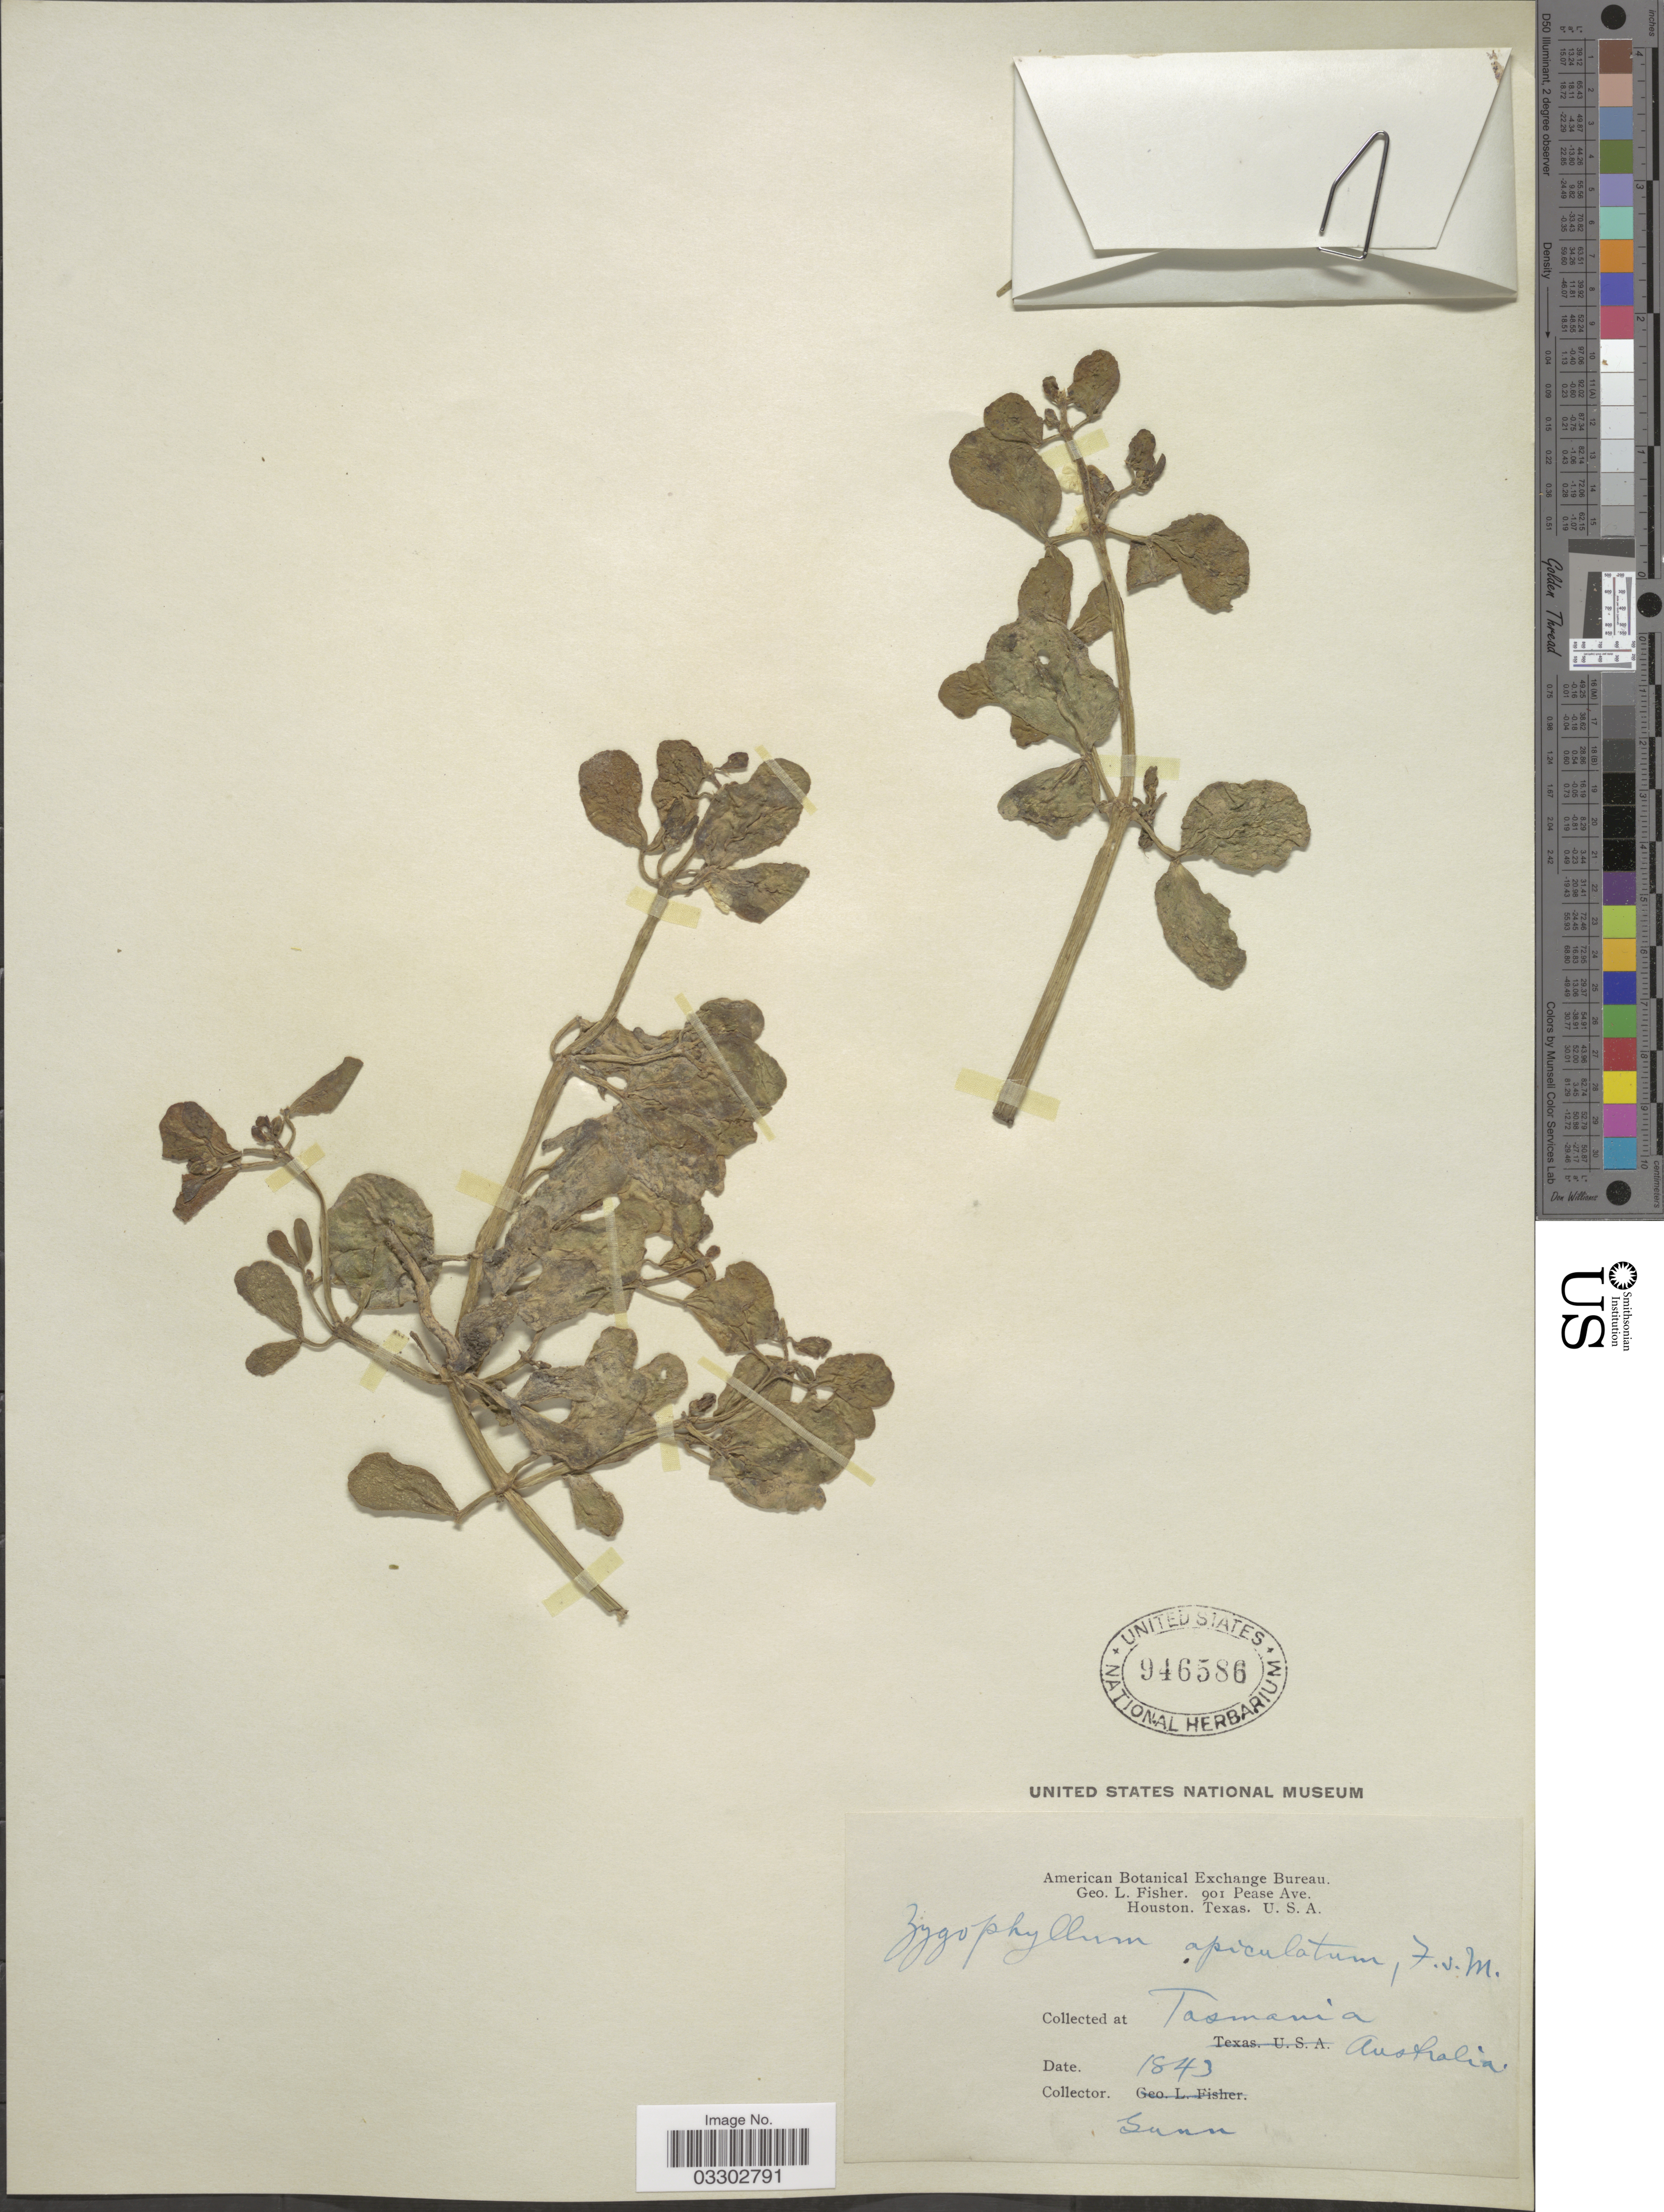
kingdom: Plantae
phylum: Tracheophyta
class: Magnoliopsida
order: Zygophyllales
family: Zygophyllaceae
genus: Roepera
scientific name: Roepera apiculata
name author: (F. Muell.) Beier & Thulin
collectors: -. Gunn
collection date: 1843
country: Australia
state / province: Tasmania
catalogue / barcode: US 946586